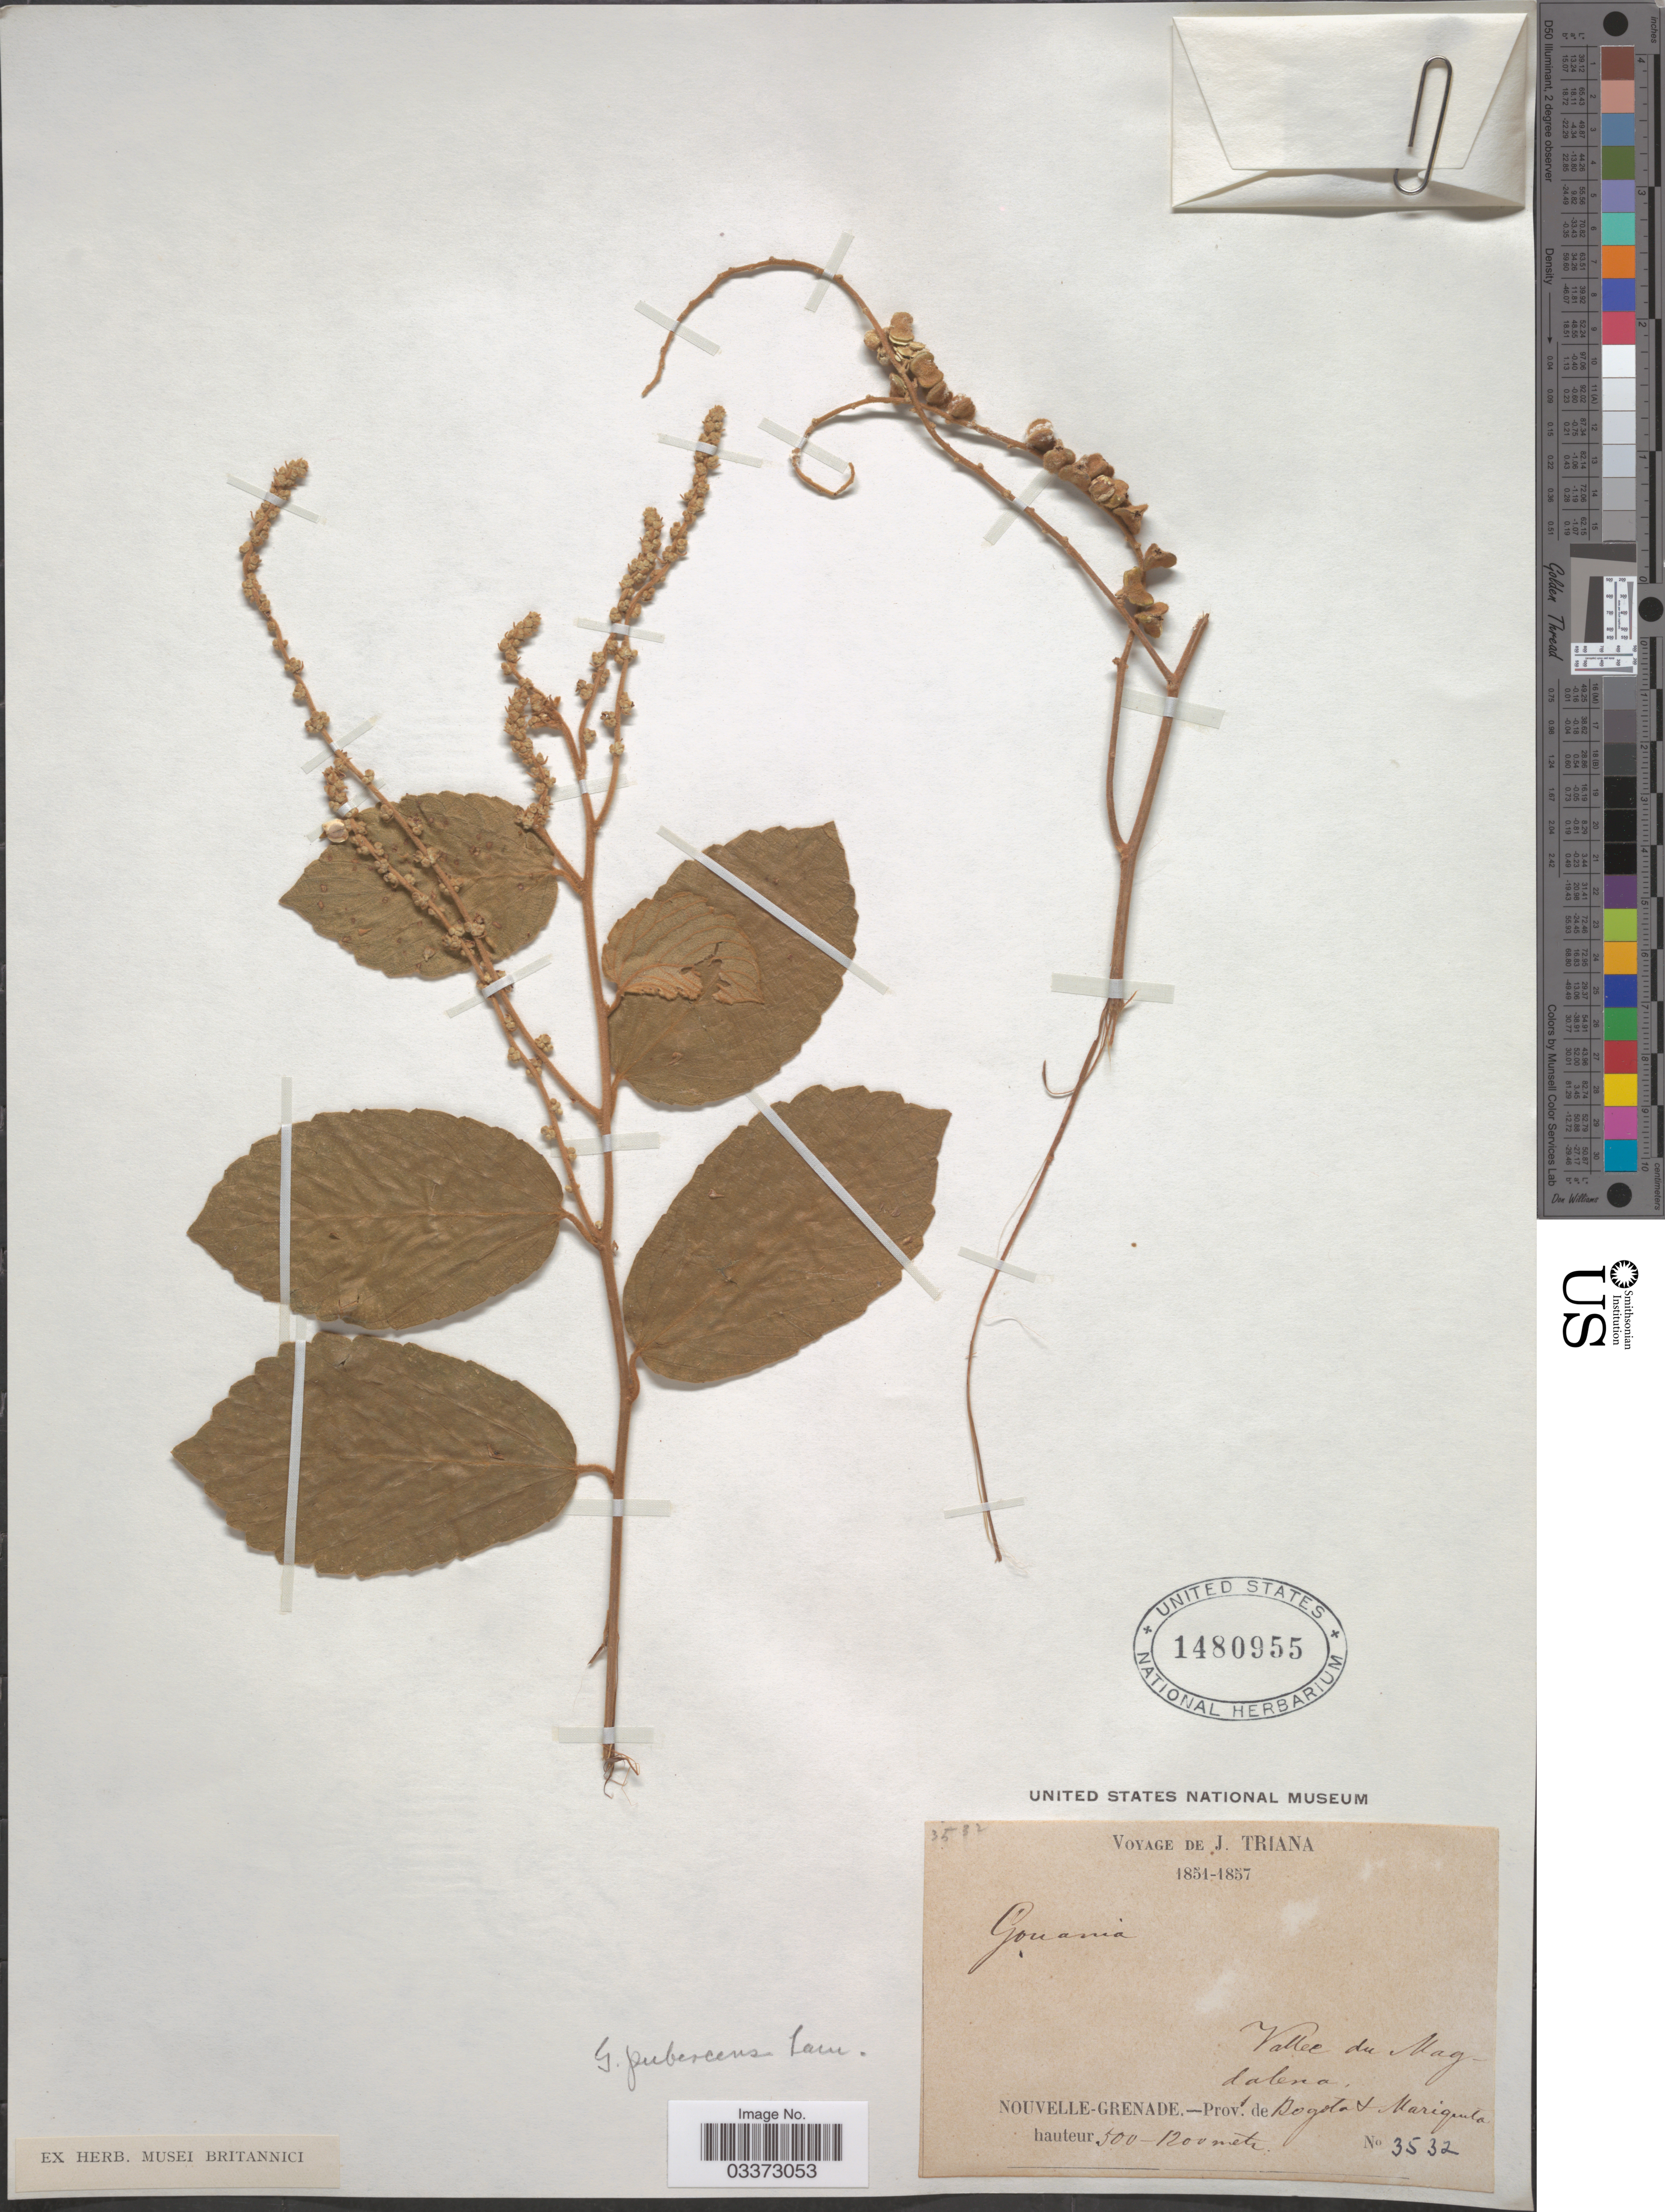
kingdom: Plantae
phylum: Tracheophyta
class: Magnoliopsida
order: Rosales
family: Rhamnaceae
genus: Gouania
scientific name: Gouania pubescens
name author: Poir.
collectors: J. Triana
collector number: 3532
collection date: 1851/1857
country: Colombia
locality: Vallee du Magdalena. Nouvelle-Grenade. - Provs. de Bogota & Mariquita.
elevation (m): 500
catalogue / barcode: US 1480955